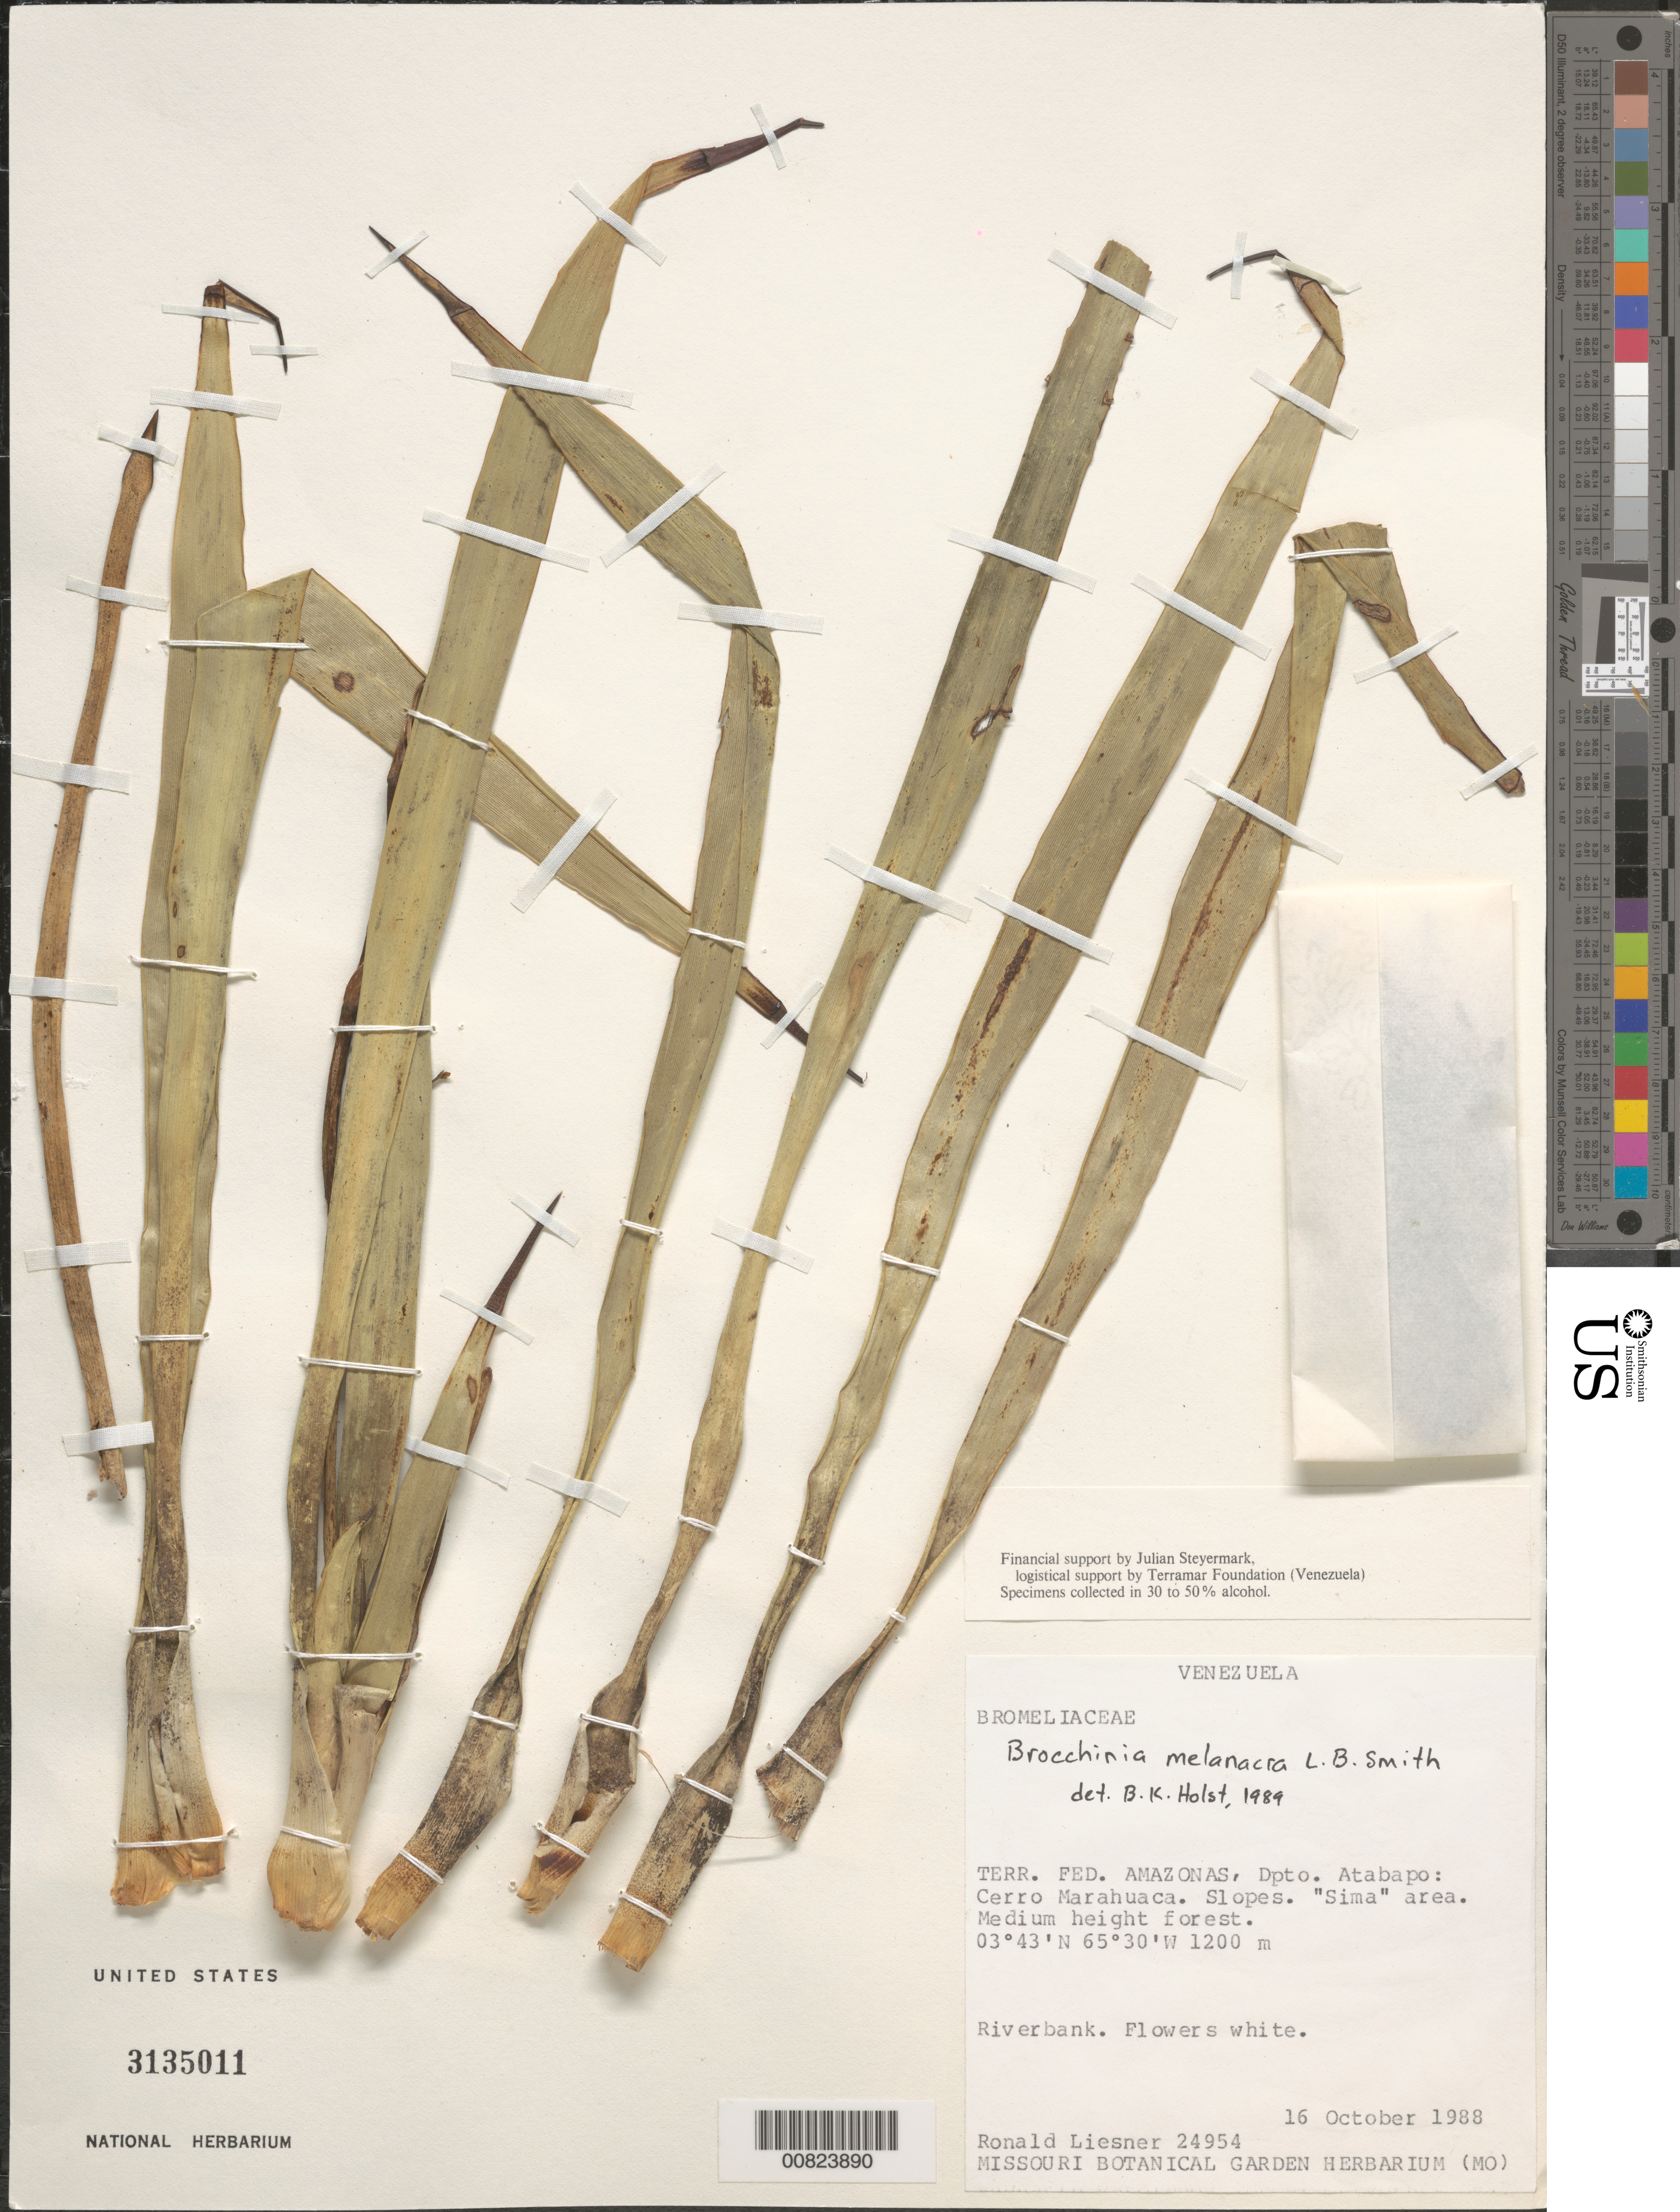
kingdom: Plantae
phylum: Tracheophyta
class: Liliopsida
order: Poales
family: Bromeliaceae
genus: Brocchinia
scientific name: Brocchinia melanacra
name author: L.B. Sm.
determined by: Holst, Bruce K.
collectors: R. L. Liesner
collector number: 24954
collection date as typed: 16-Oct-88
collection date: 1988-10-16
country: Venezuela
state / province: Amazonas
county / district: Atabapo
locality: Cerro Marahuaca, "Sima" area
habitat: River bank, medium height forest; slopes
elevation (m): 1200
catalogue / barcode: US 3135011